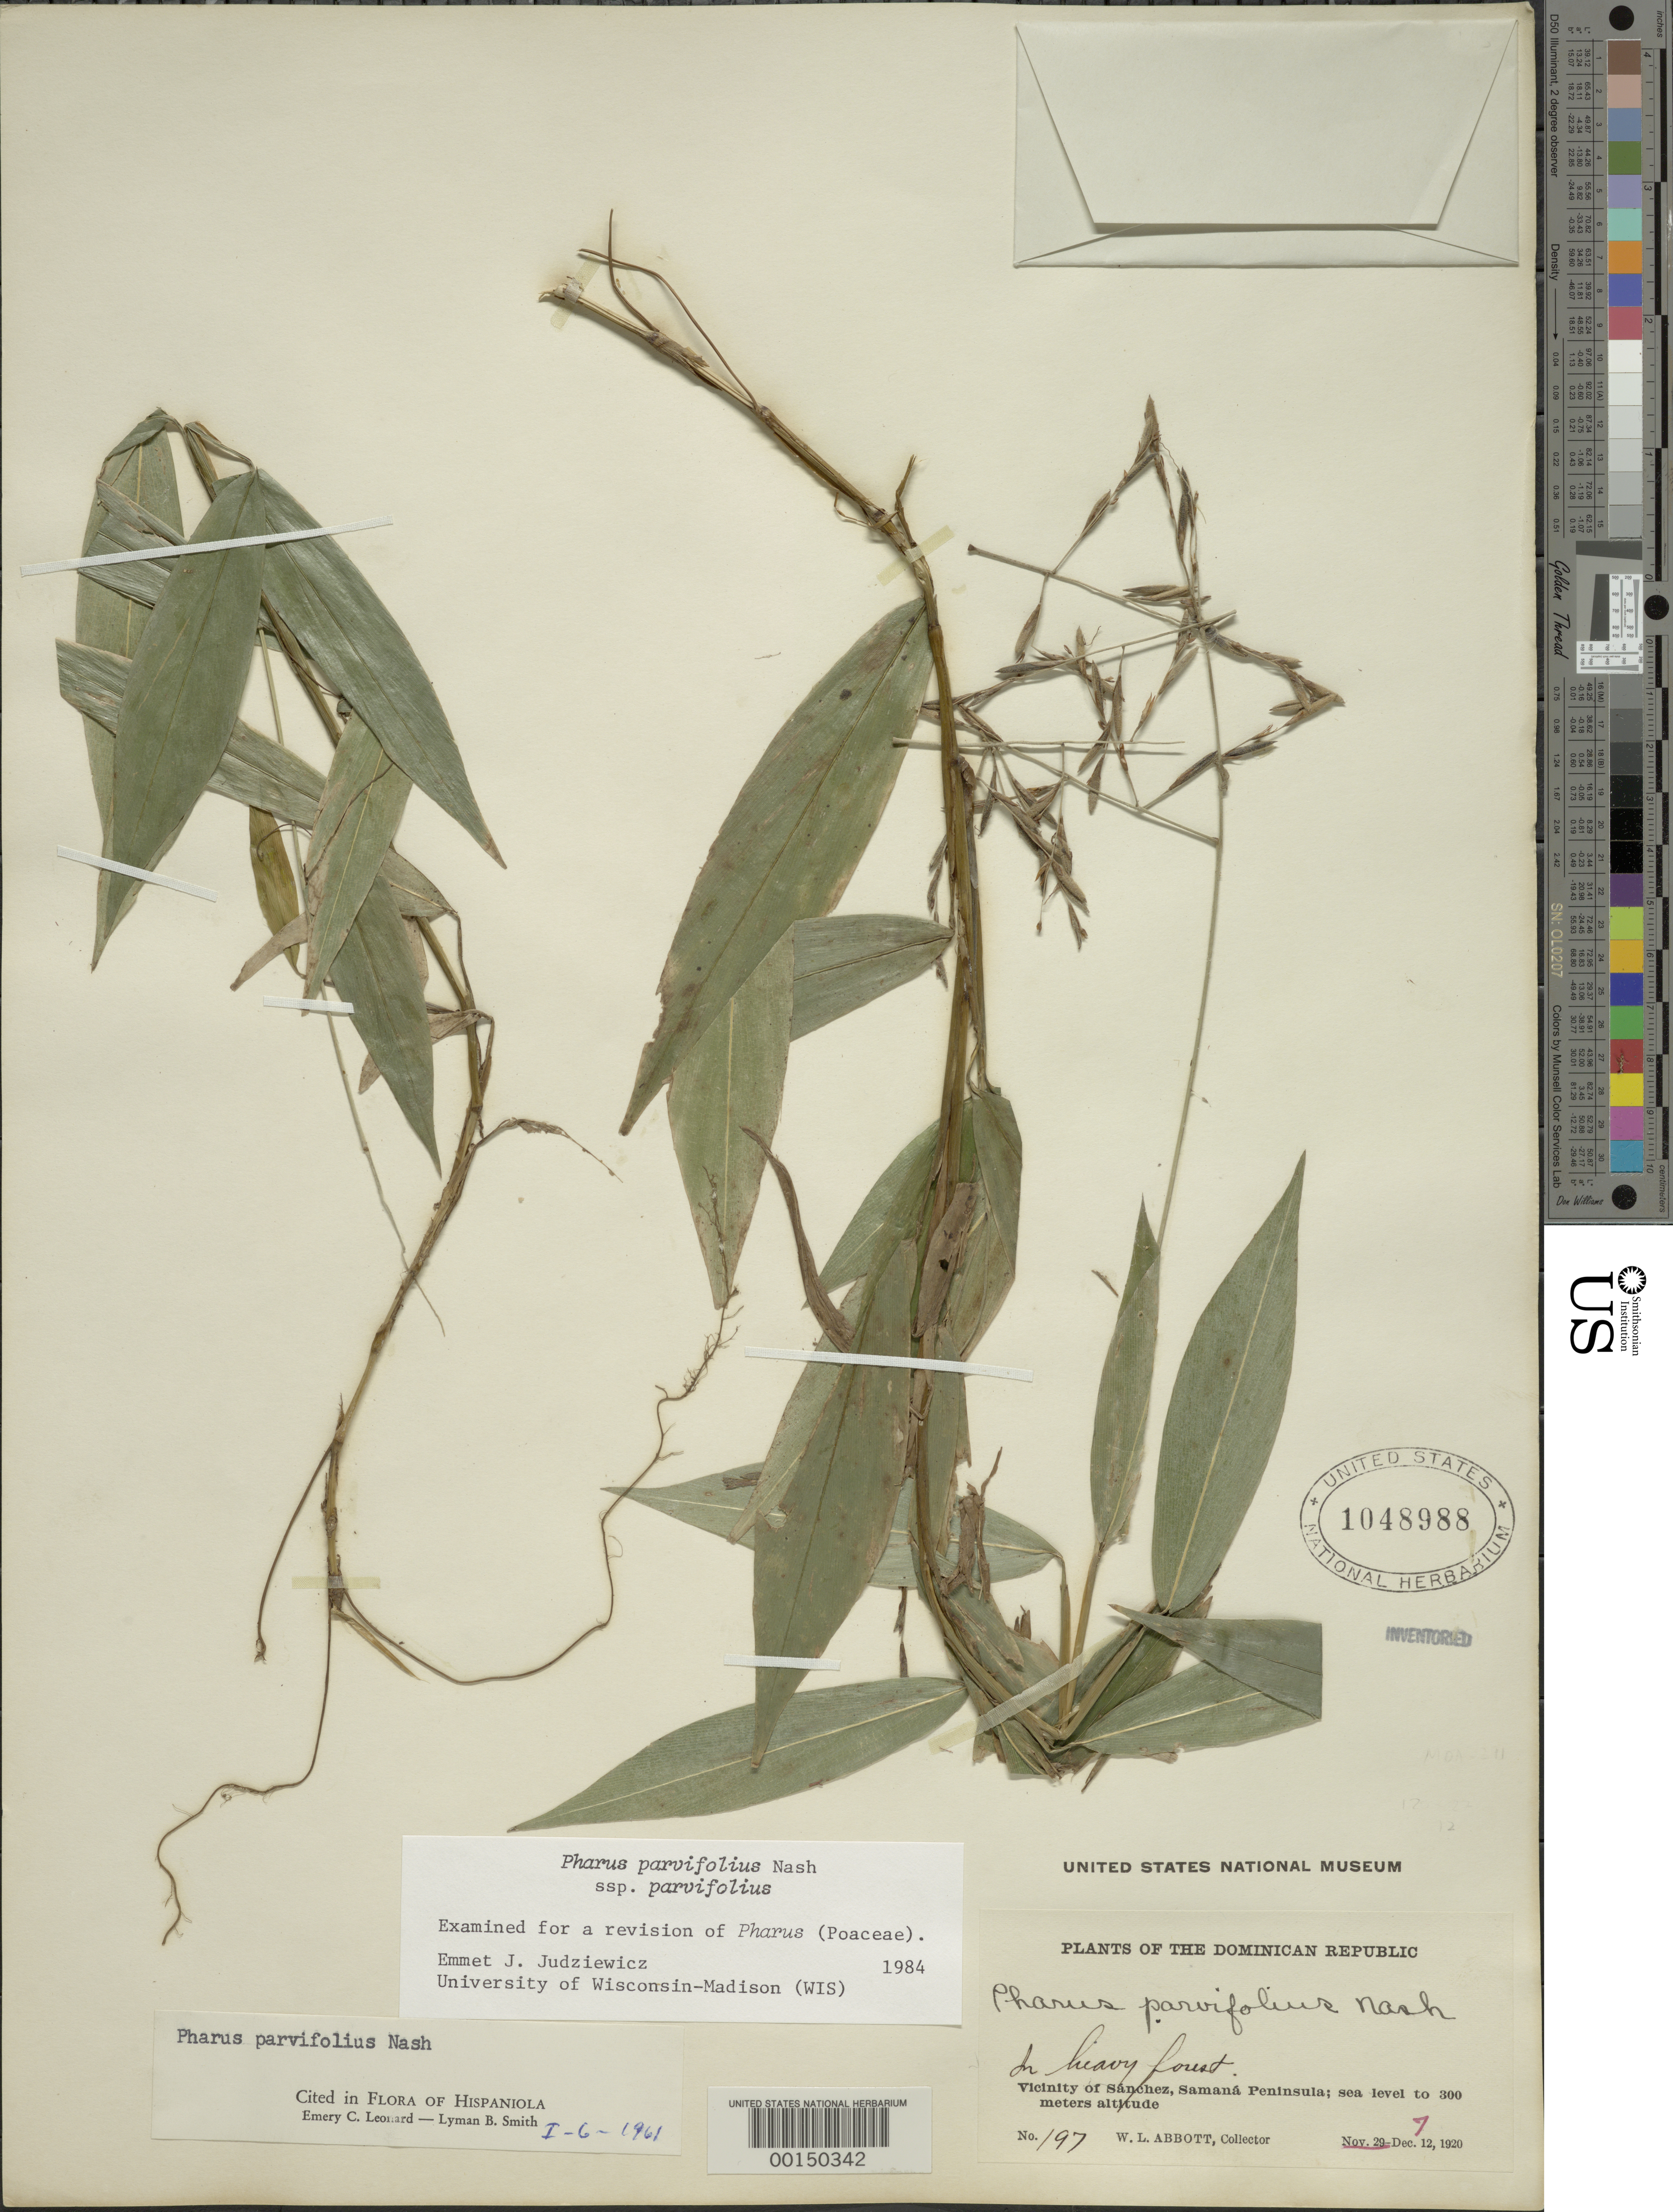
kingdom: Plantae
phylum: Tracheophyta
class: Liliopsida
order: Poales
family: Poaceae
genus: Pharus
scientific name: Pharus parvifolius subsp. parvifolius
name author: Nash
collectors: W. L. Abbott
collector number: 197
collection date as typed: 07 Dec 1920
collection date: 1920-12-07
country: Dominican Republic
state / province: Samaná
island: Hispaniola Island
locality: Sanchez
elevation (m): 0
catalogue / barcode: US 1048988